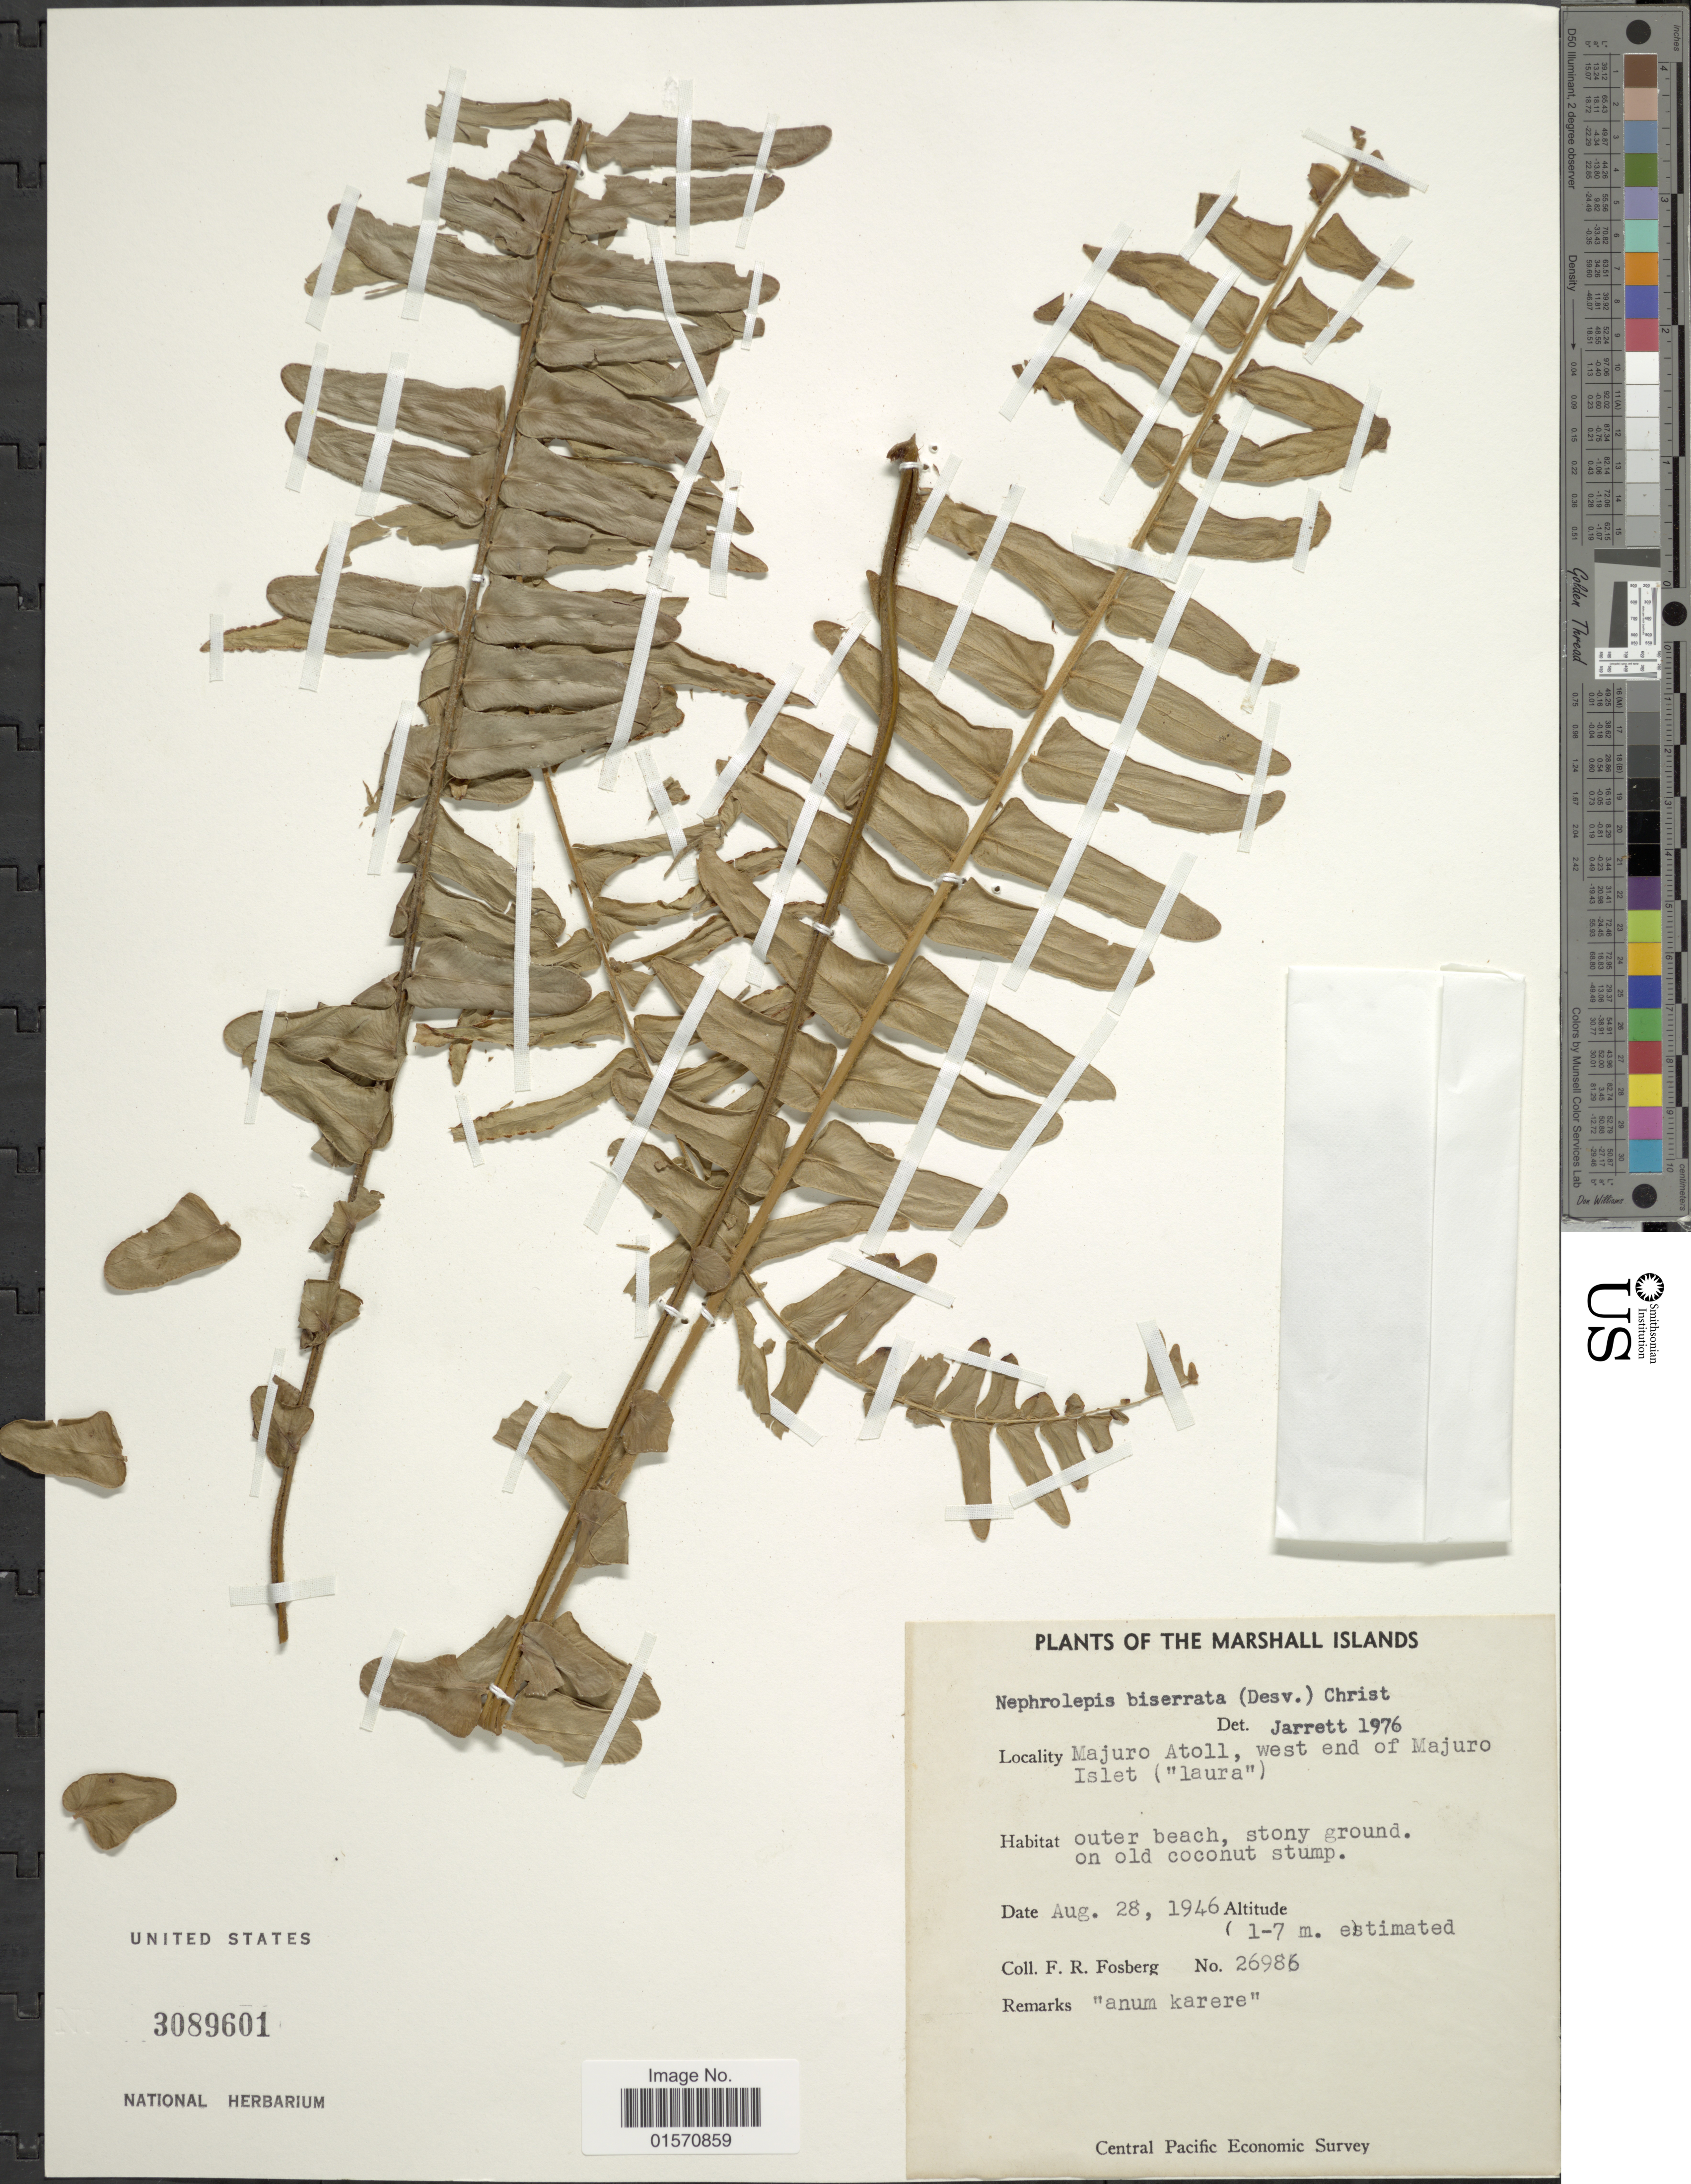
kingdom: Plantae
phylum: Tracheophyta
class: Polypodiopsida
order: Polypodiales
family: Nephrolepidaceae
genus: Nephrolepis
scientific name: Nephrolepis biserrata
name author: (Sw.) Schott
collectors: F. R. Fosberg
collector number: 26986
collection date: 1946-08-28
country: Marshall Islands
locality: Majuro Atoll, west end of Majuro Islet ("laura")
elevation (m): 1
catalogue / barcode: US 3089601